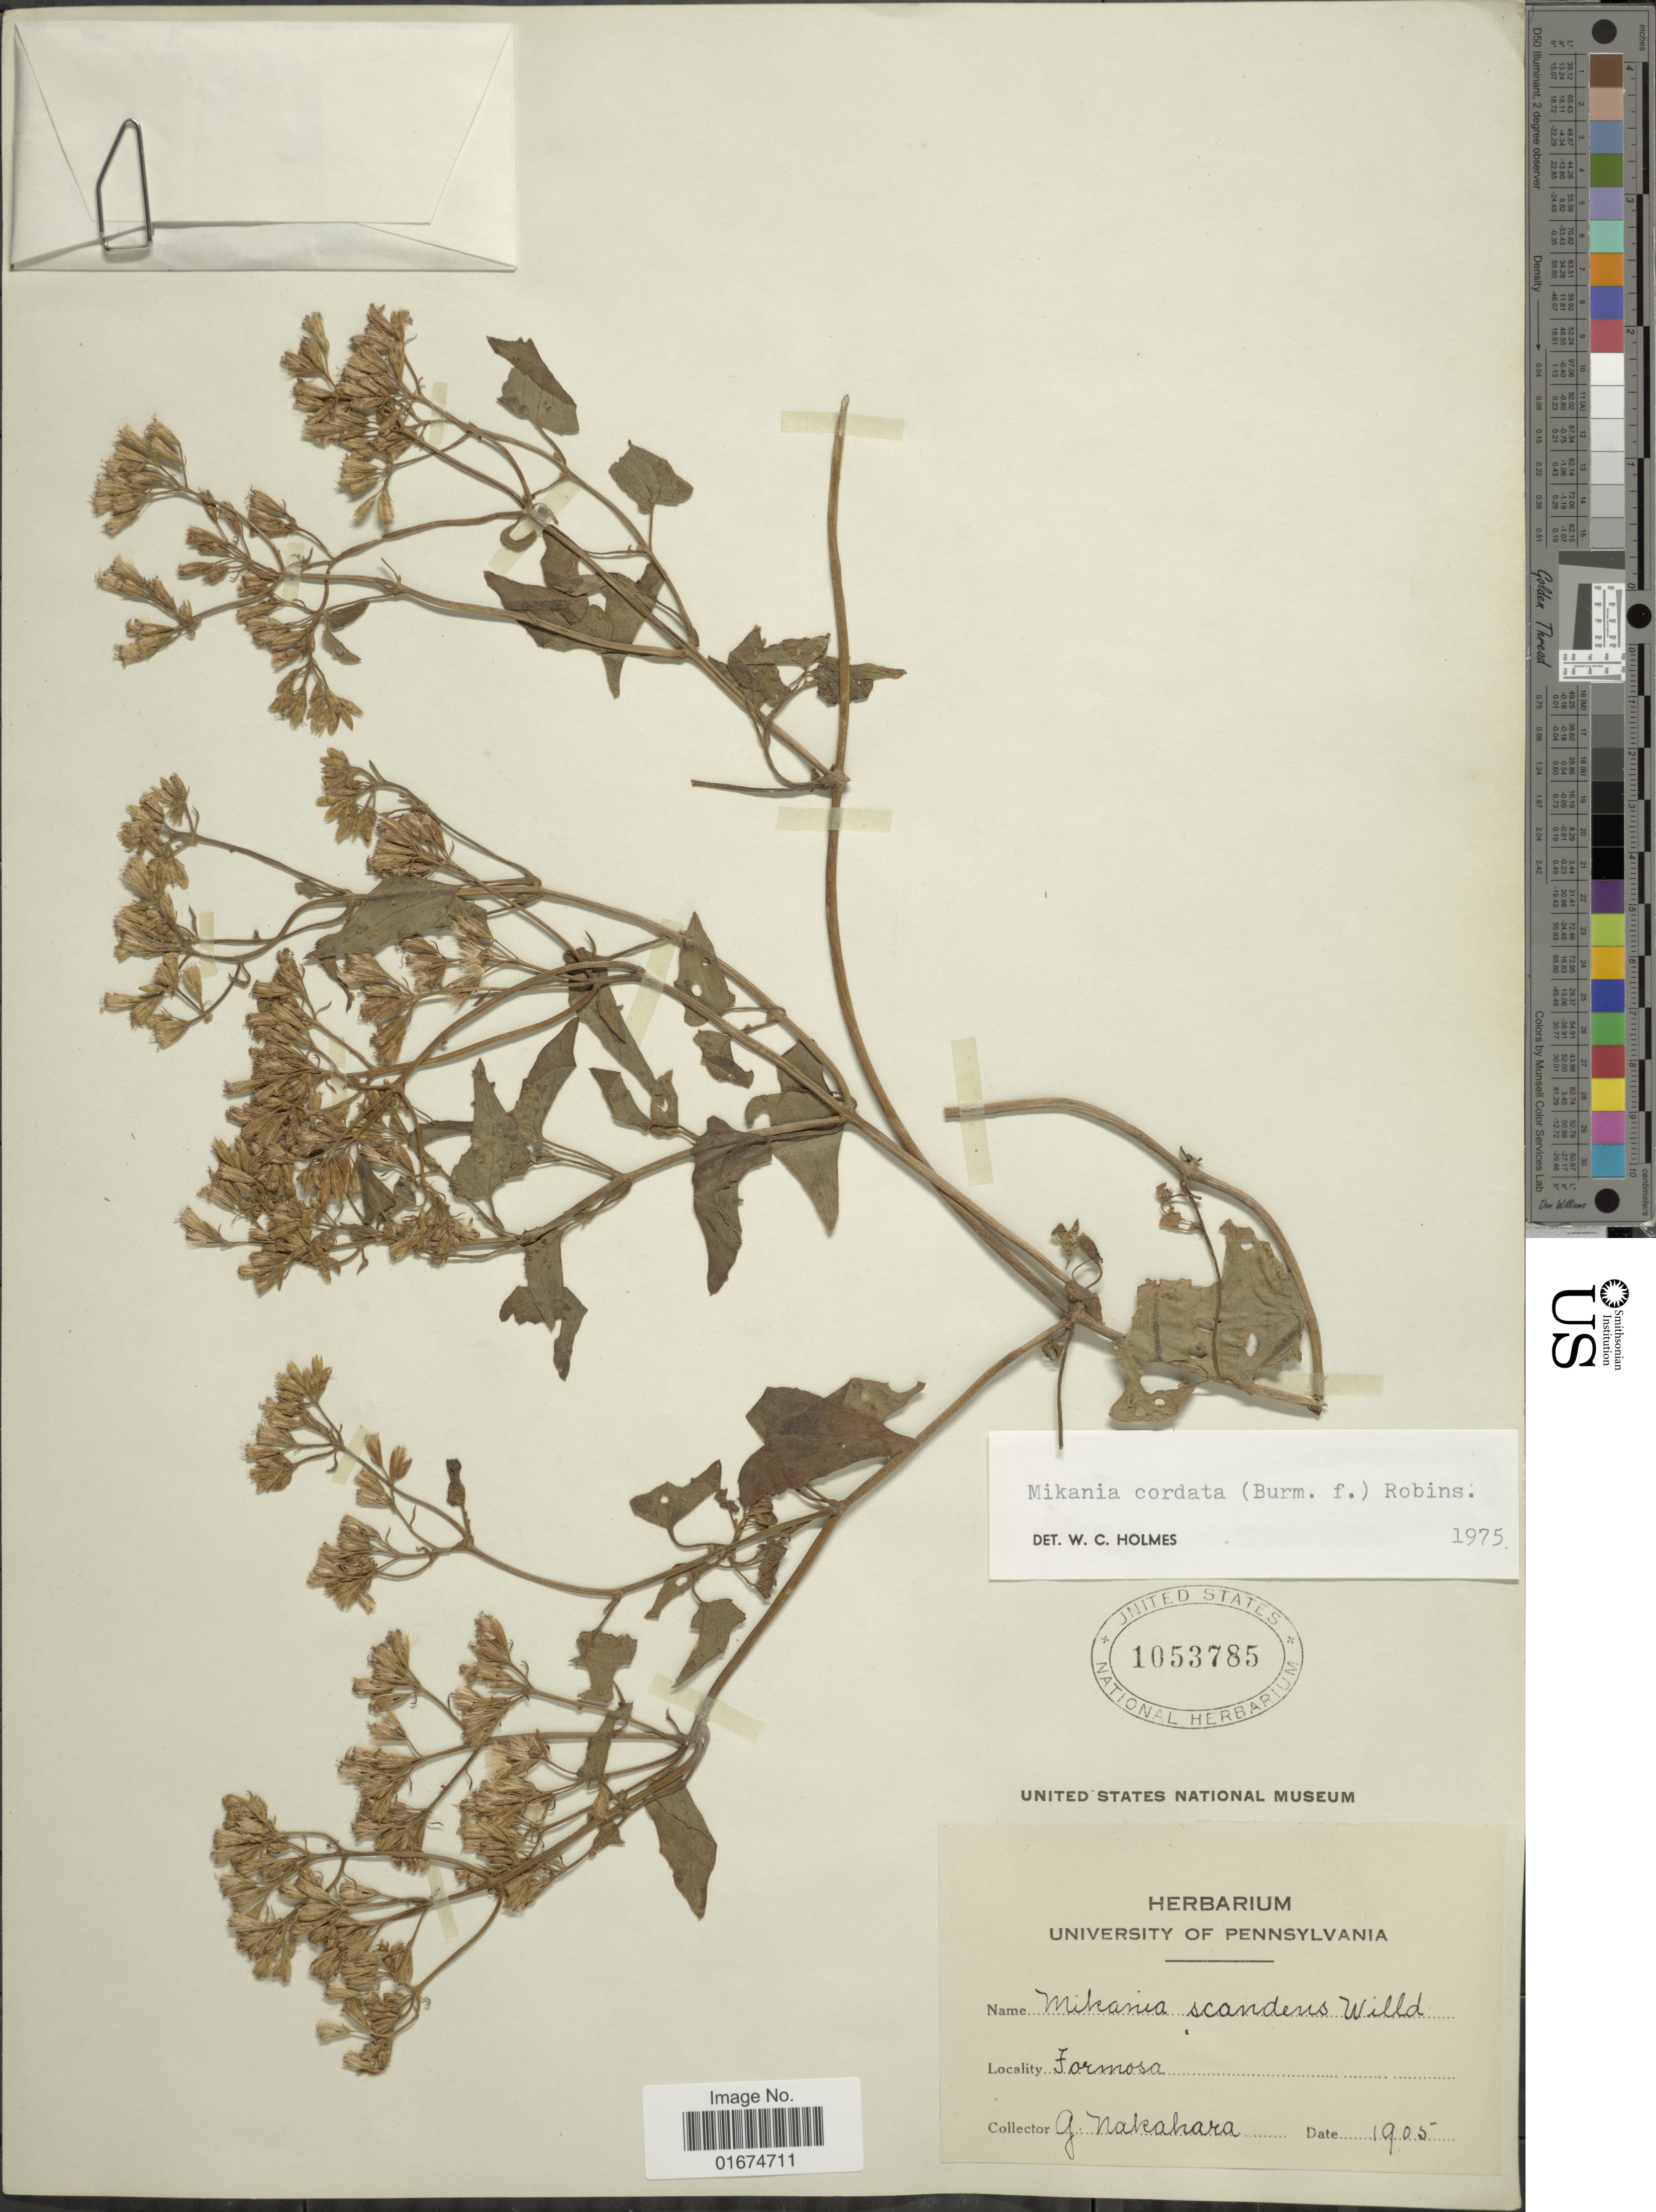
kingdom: Plantae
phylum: Tracheophyta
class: Magnoliopsida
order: Asterales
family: Asteraceae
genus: Mikania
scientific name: Mikania cordata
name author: (Burm. f.) B.L. Rob.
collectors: G. Nakahara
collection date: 1905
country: Taiwan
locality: Formosa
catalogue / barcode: US 1053785